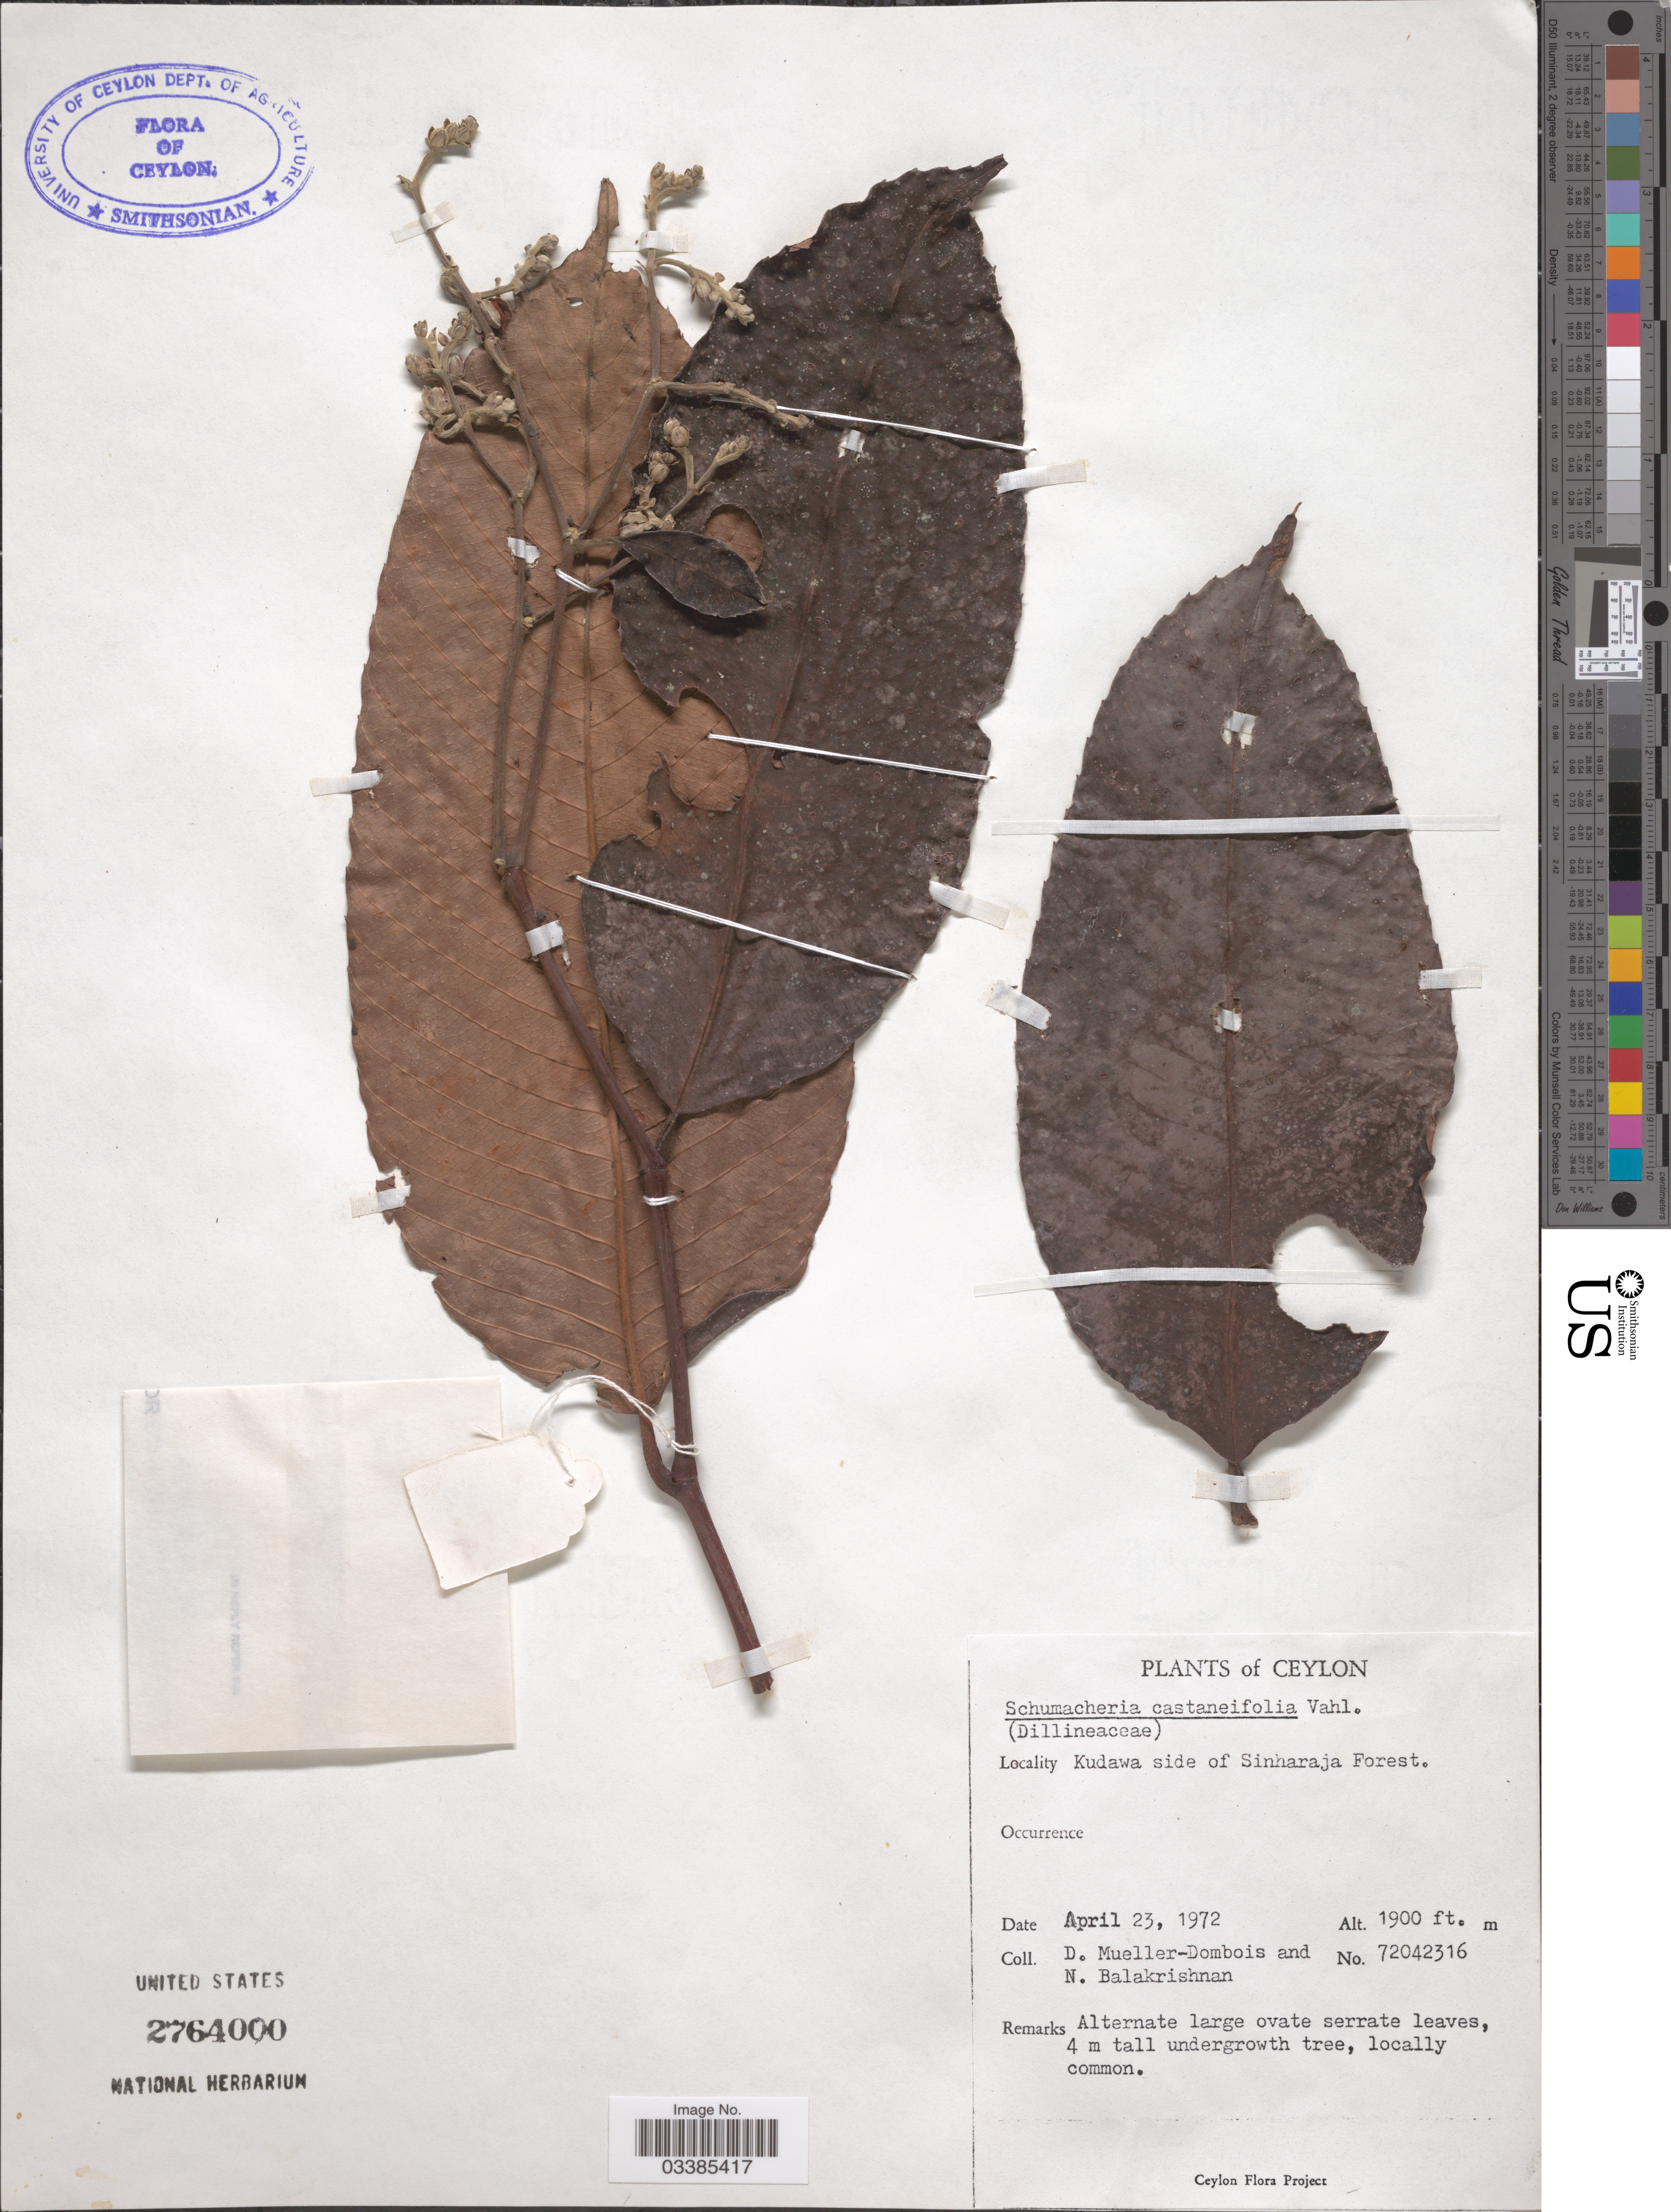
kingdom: Plantae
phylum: Tracheophyta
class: Magnoliopsida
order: Dilleniales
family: Dilleniaceae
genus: Schumacheria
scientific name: Schumacheria castaneifolia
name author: Vahl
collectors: D. Mueller-Dombois & N. Balakrishnan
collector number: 72042316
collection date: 1972-04-23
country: Sri Lanka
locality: Ceylon. Kudawa side of Sinharaja Forest.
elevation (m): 579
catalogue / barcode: US 2764000